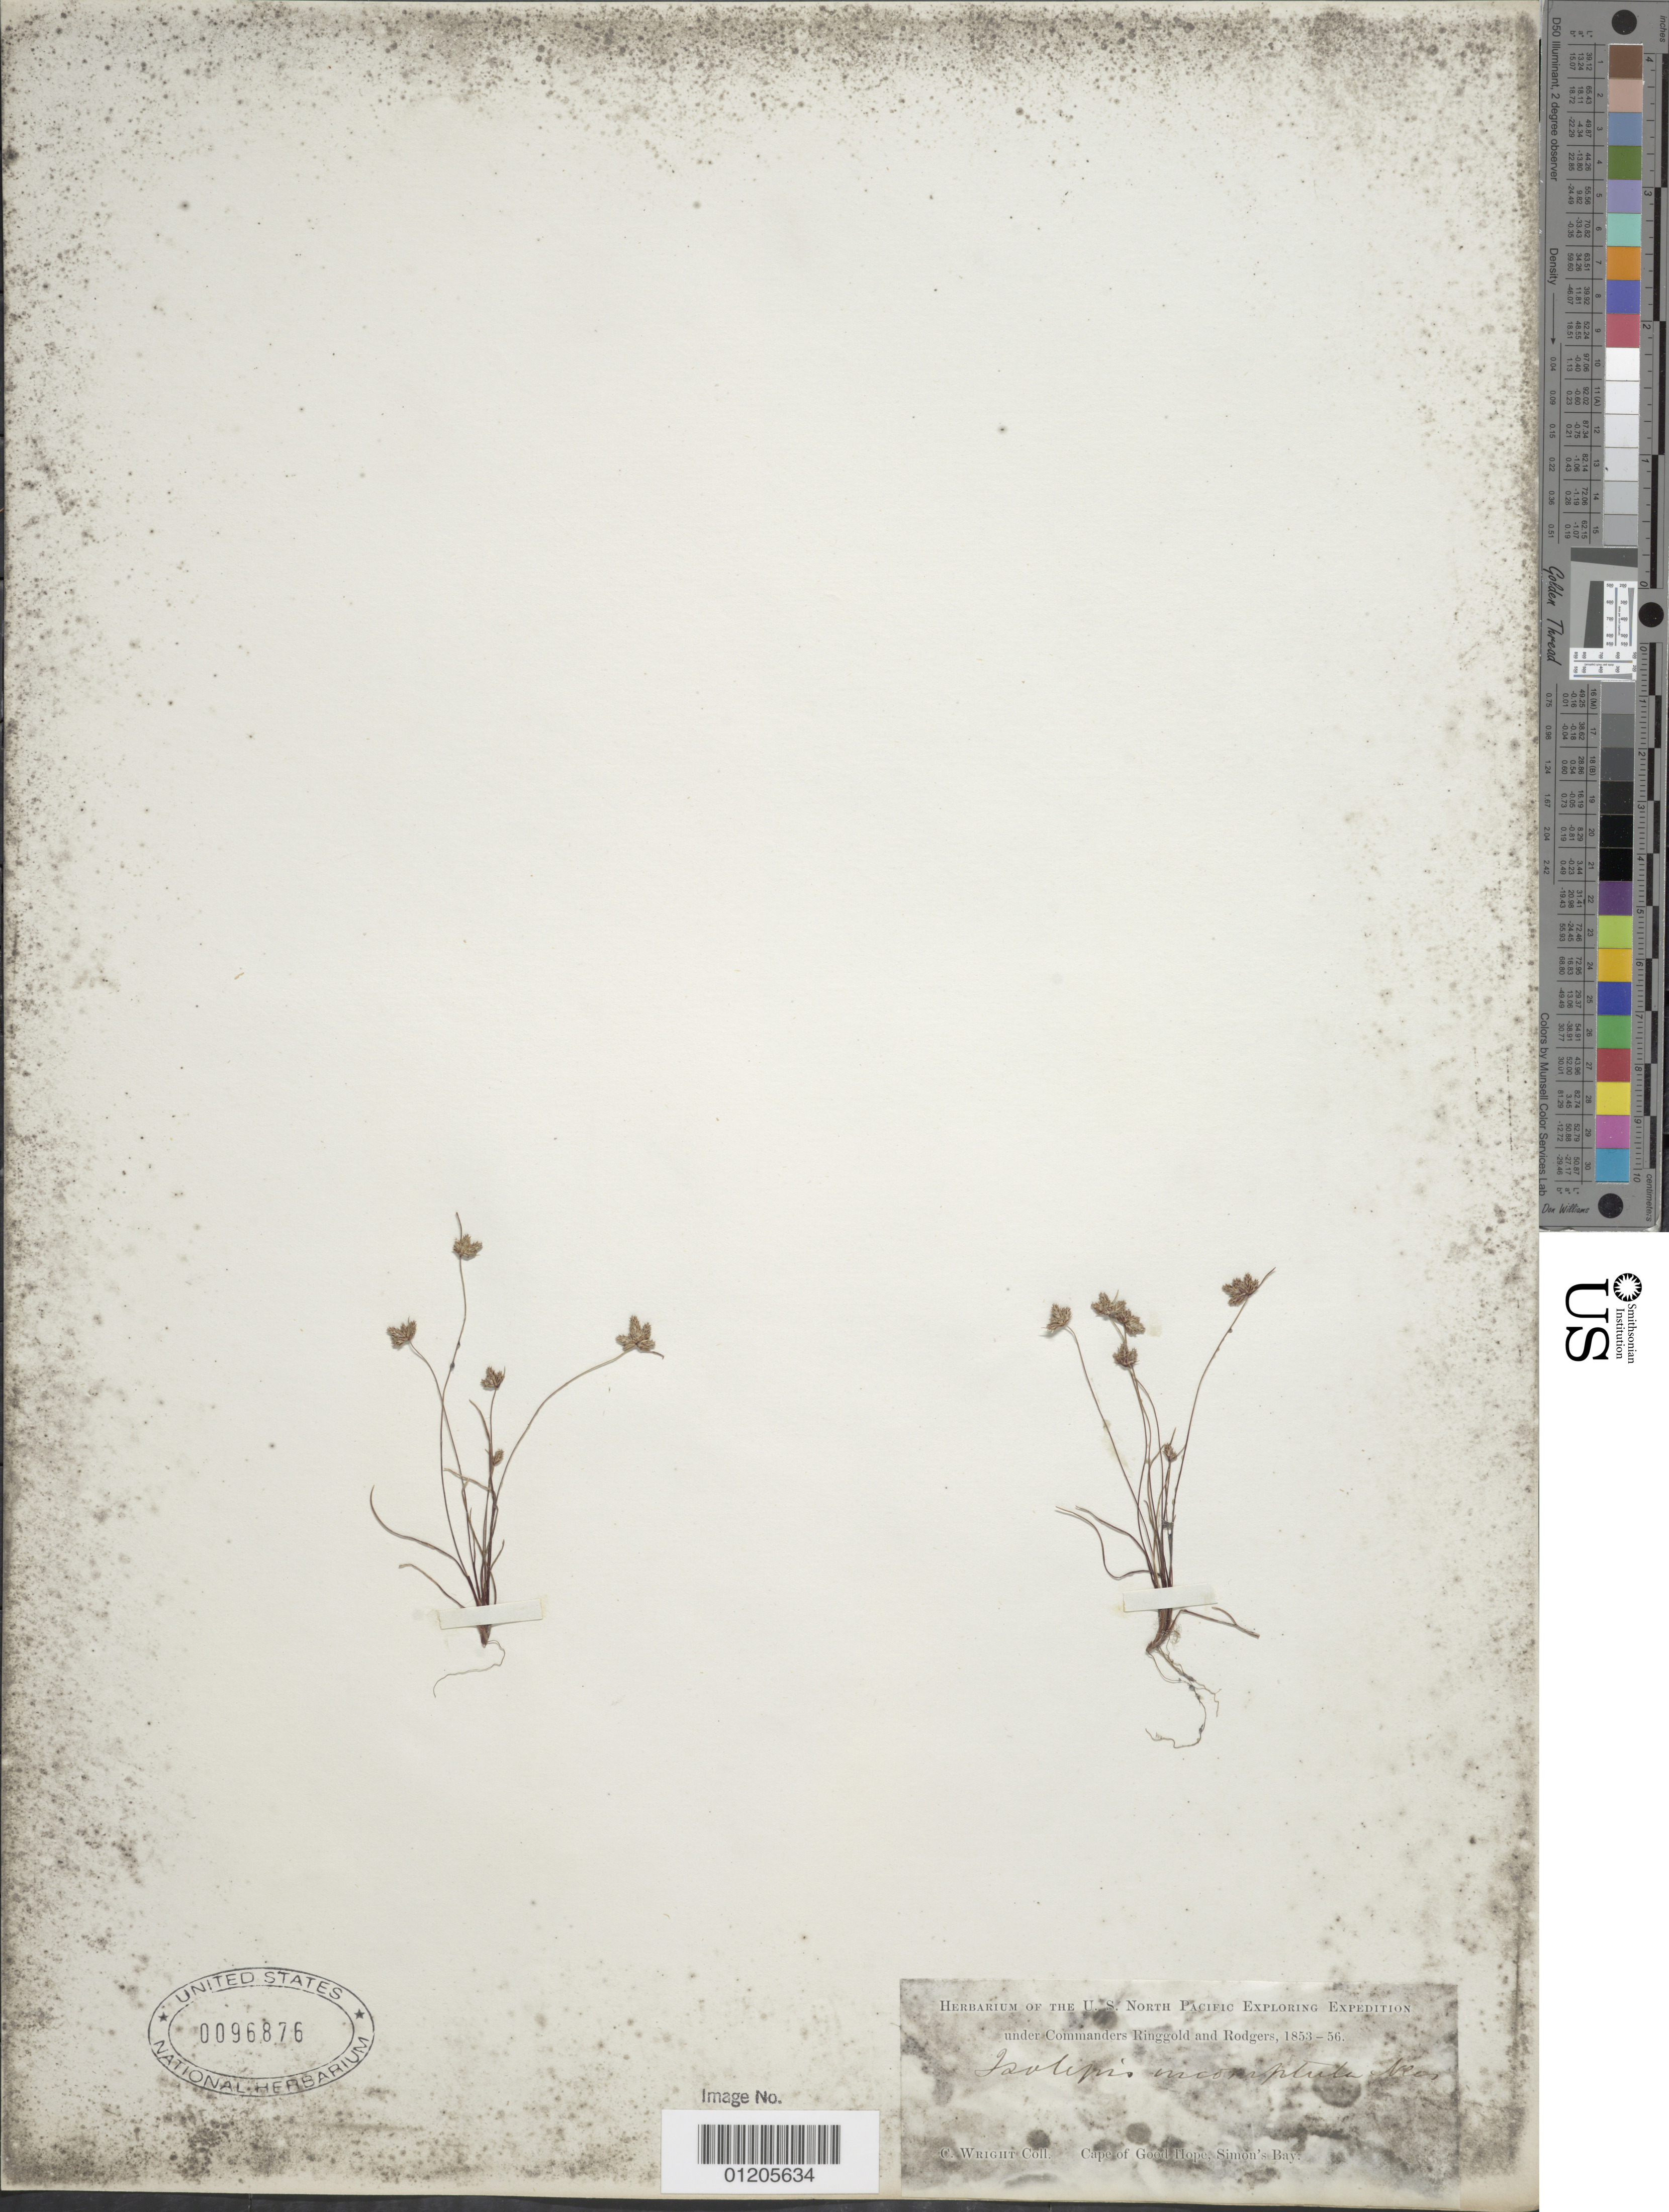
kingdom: Plantae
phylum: Tracheophyta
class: Liliopsida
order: Poales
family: Cyperaceae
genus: Isolepis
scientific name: Isolepis incomtula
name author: Nees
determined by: Strong, Mark T., (BOT), Smithsonian Institution - National Museum of Natural History (UNITED STATES)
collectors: C. Wright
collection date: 1853/1856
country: South Africa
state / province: Western Cape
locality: Cape of Good Hope, Simon's Bay.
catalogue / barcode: US 96876